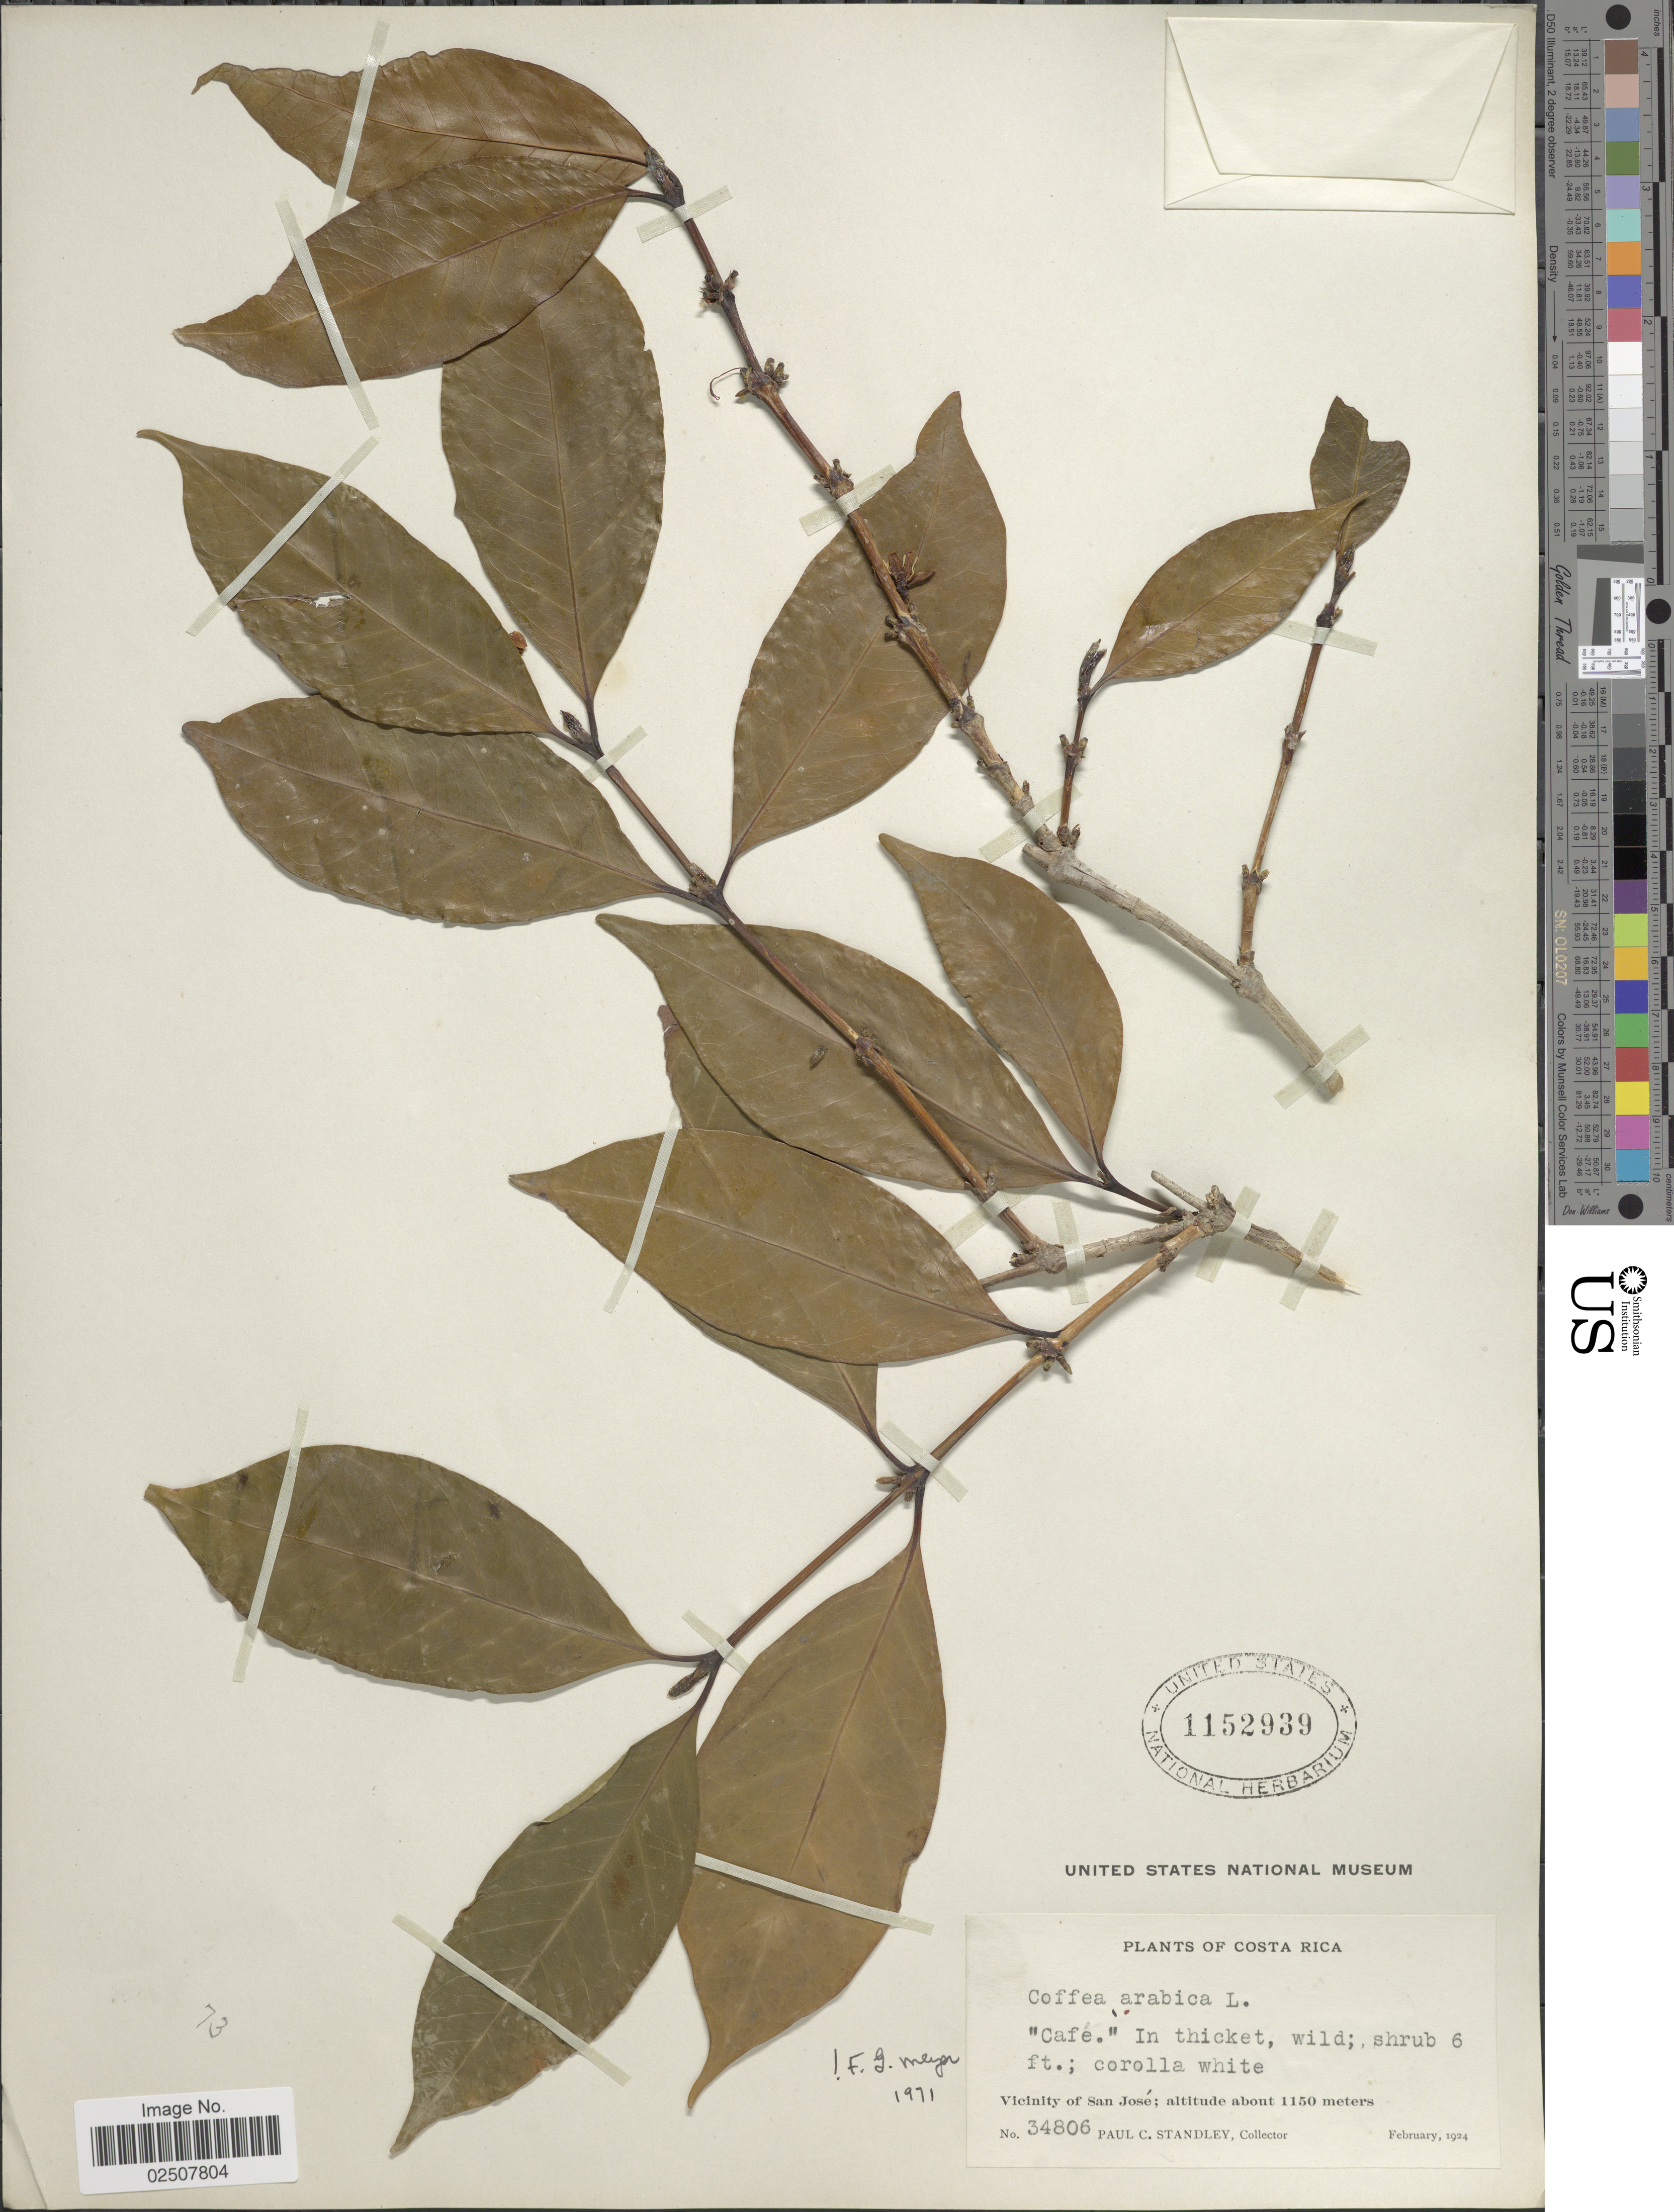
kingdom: Plantae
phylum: Tracheophyta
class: Magnoliopsida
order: Gentianales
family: Rubiaceae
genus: Coffea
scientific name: Coffea arabica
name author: L.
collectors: P. C. Standley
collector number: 34806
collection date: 1924-02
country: Costa Rica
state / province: San José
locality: In thicket, Vicinity of San José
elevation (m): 1150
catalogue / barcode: US 1152939